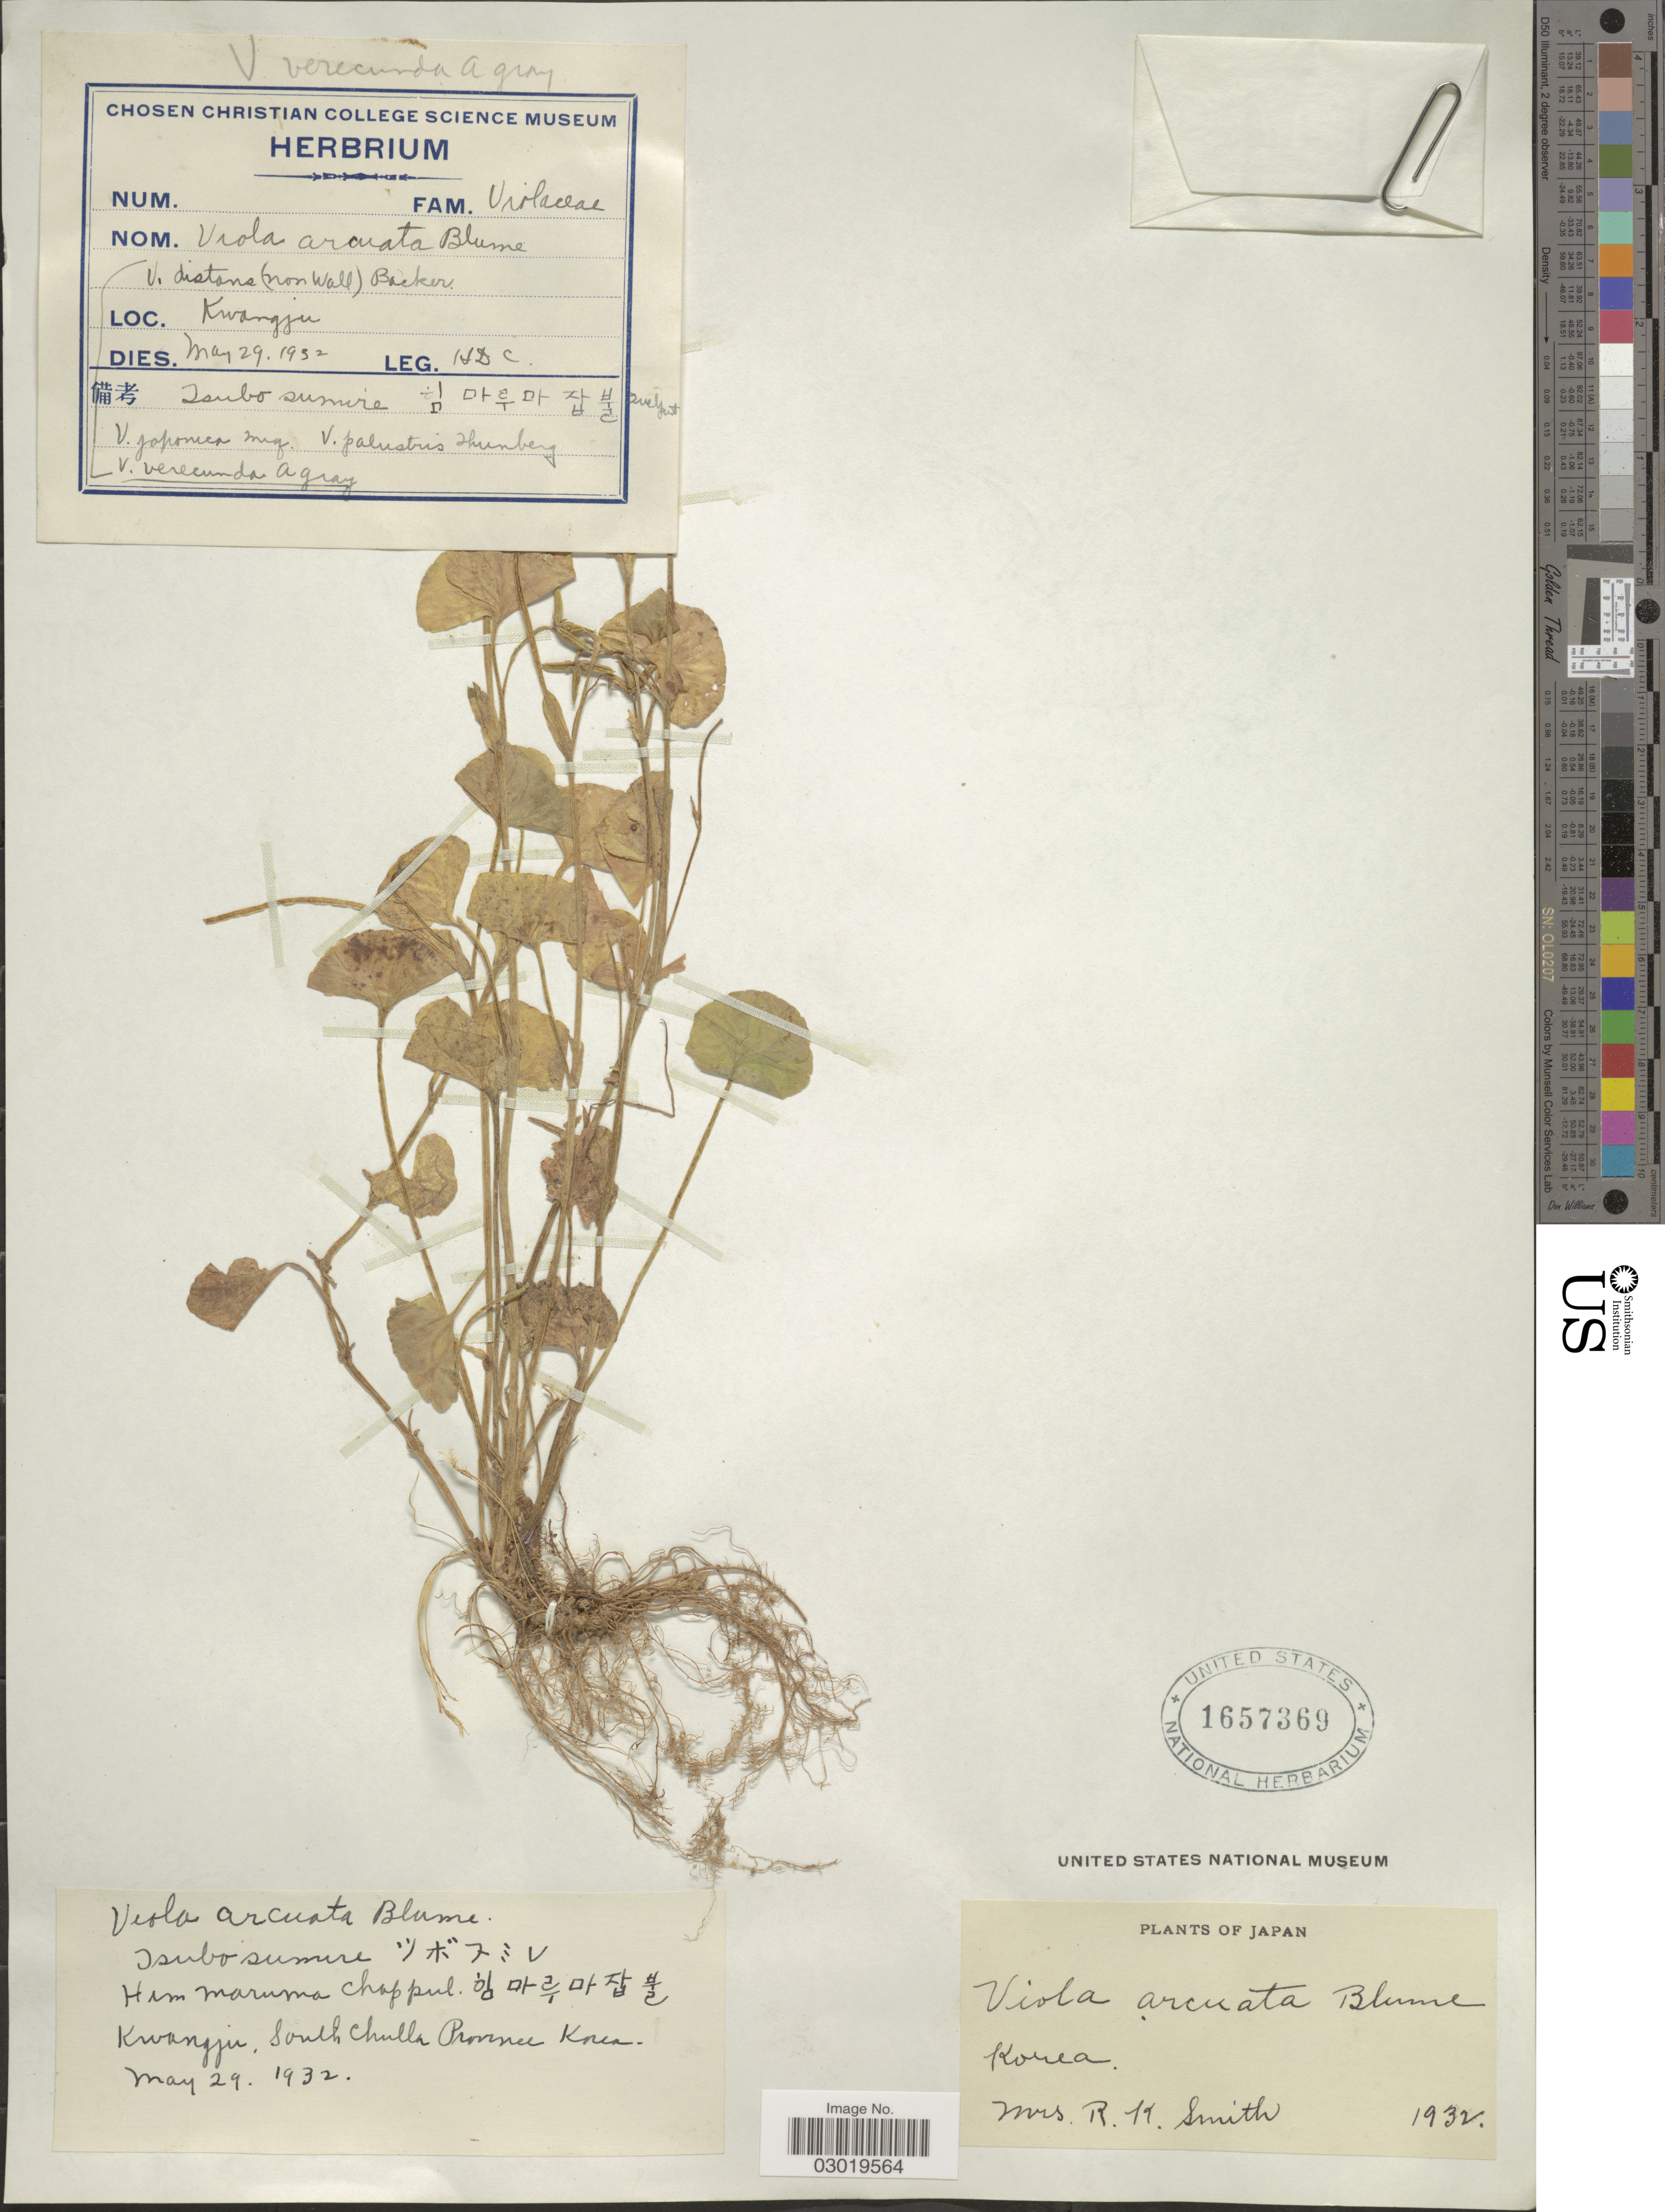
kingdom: Plantae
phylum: Tracheophyta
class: Magnoliopsida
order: Malpighiales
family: Violaceae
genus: Viola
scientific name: Viola arcuata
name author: Blume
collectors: Mrs. R. K. Smith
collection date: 1932-05-29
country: South Korea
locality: Kwangju, South Chulla Province.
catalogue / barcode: US 1657369